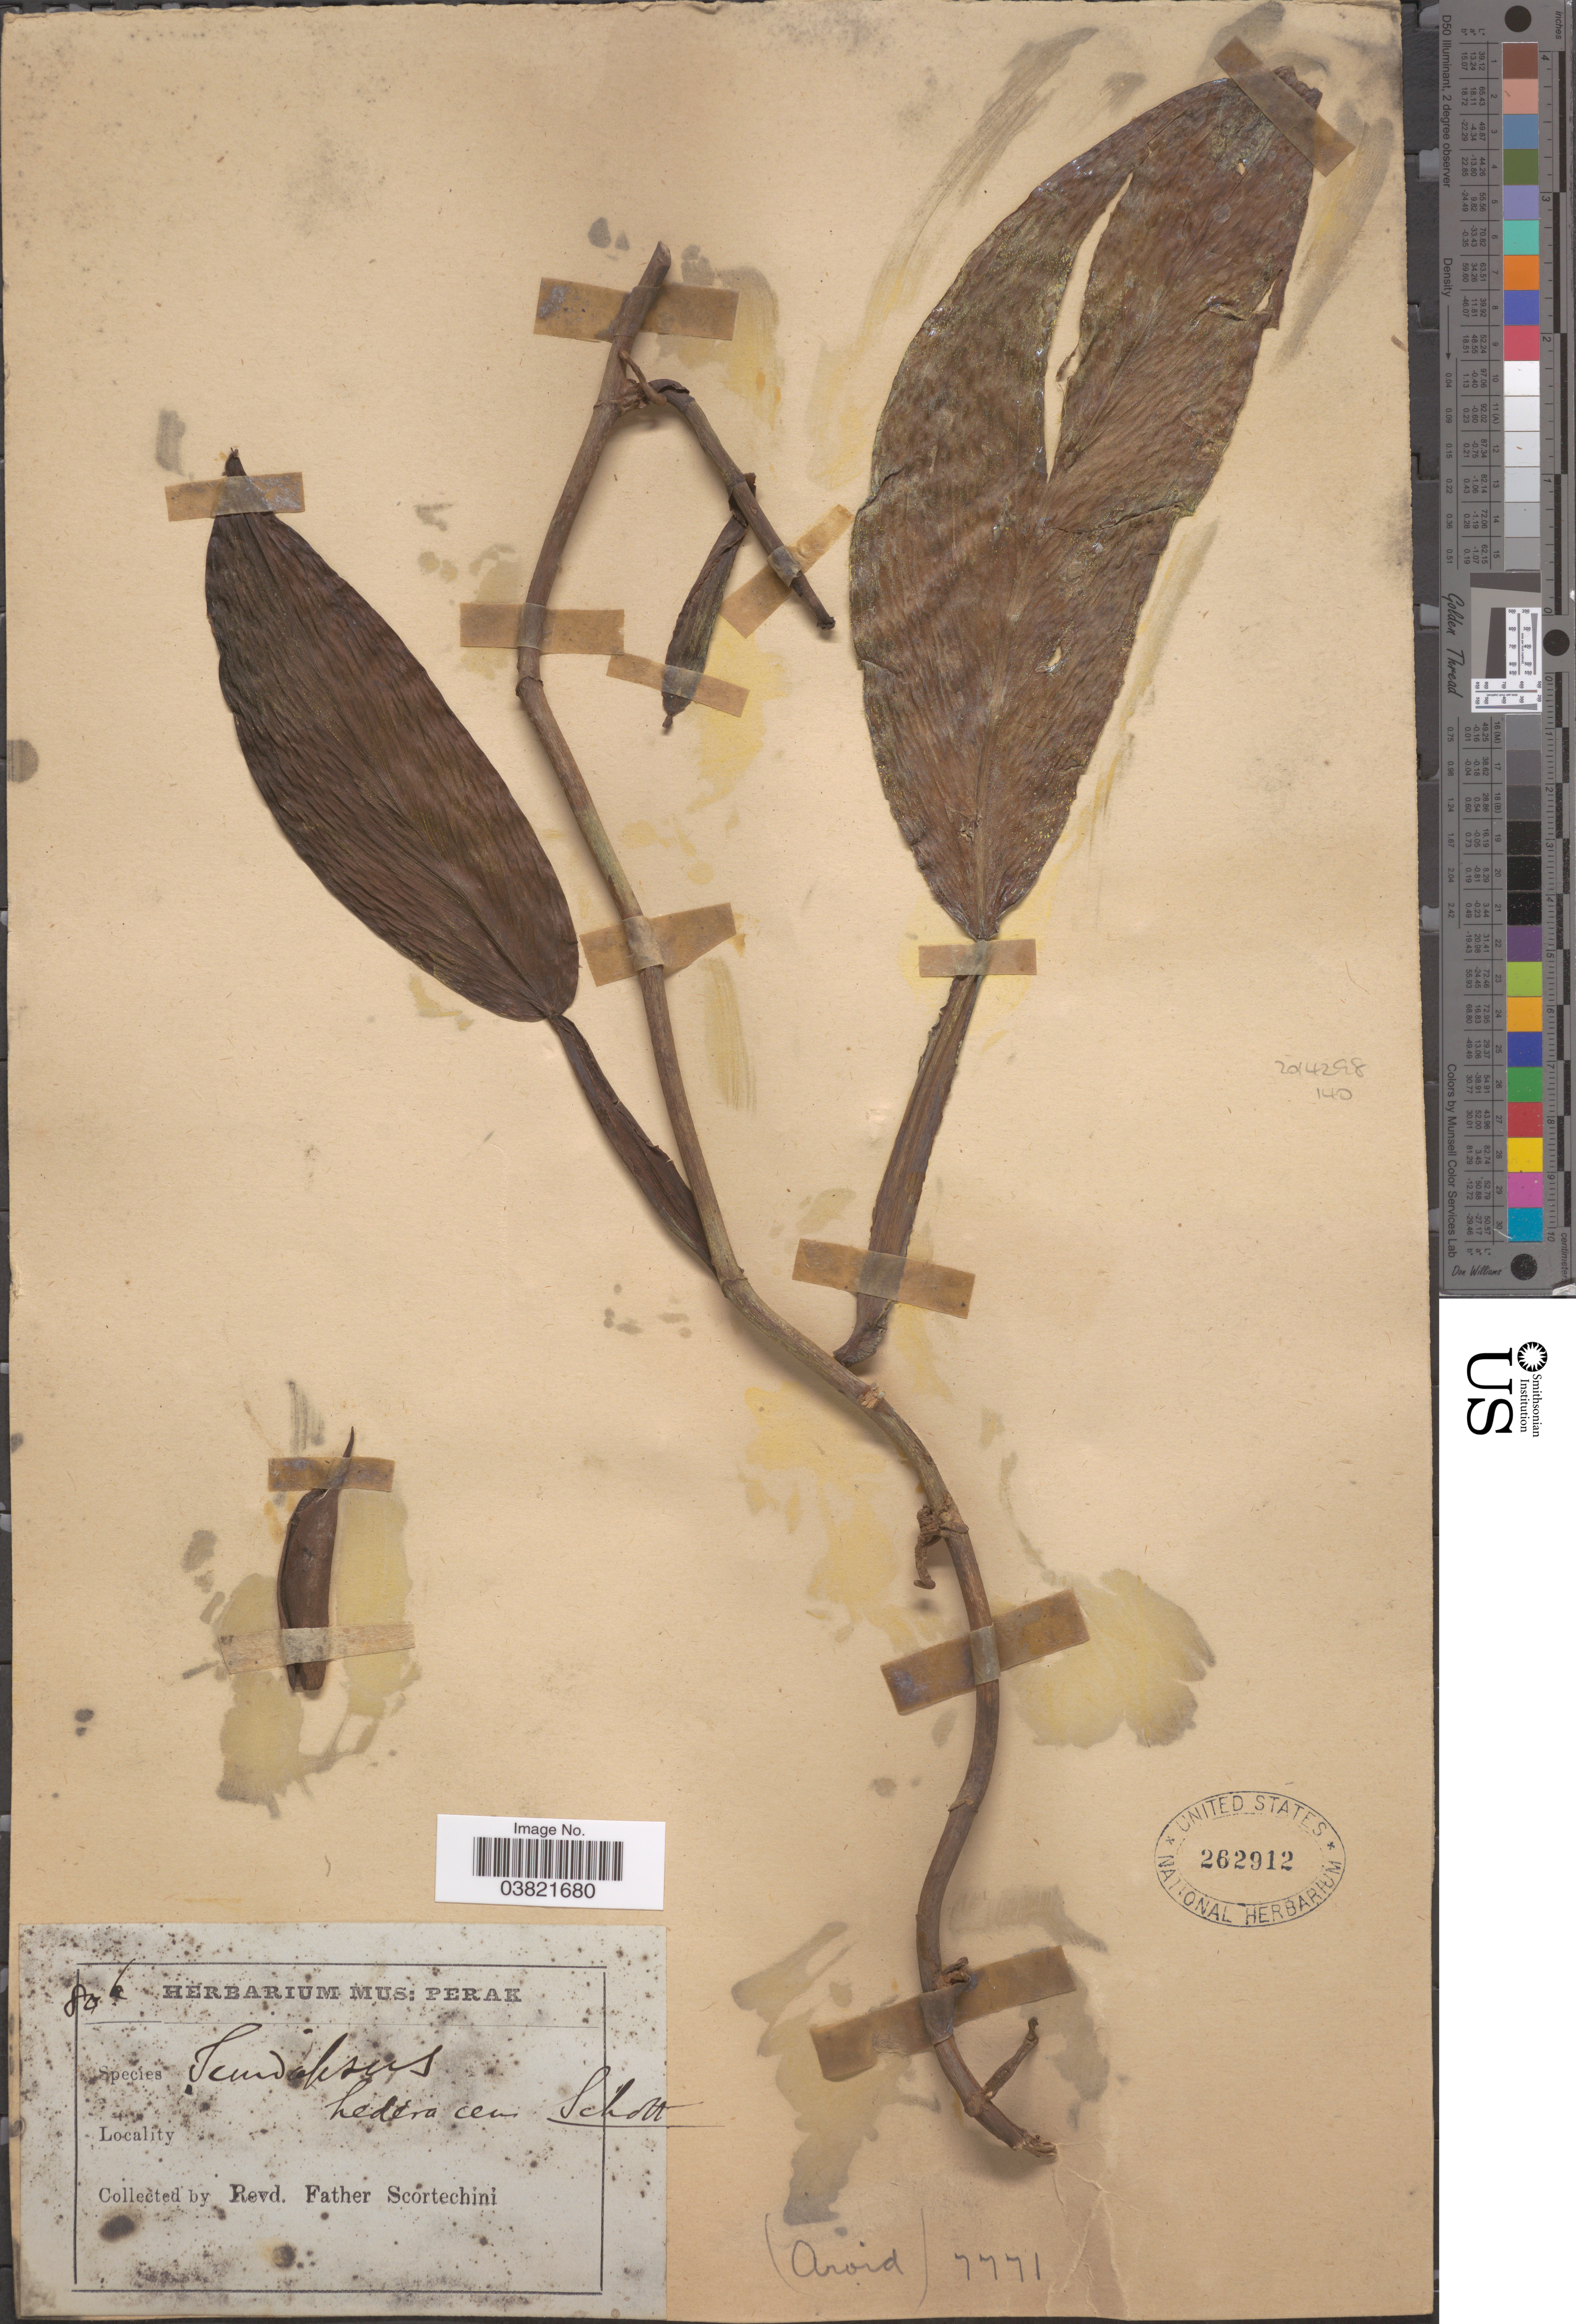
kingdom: Plantae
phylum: Tracheophyta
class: Liliopsida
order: Alismatales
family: Araceae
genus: Scindapsus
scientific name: Scindapsus hederaceus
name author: Miq.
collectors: Fr. Scortechini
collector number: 80b*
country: Malaysia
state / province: Perak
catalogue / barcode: US 262912